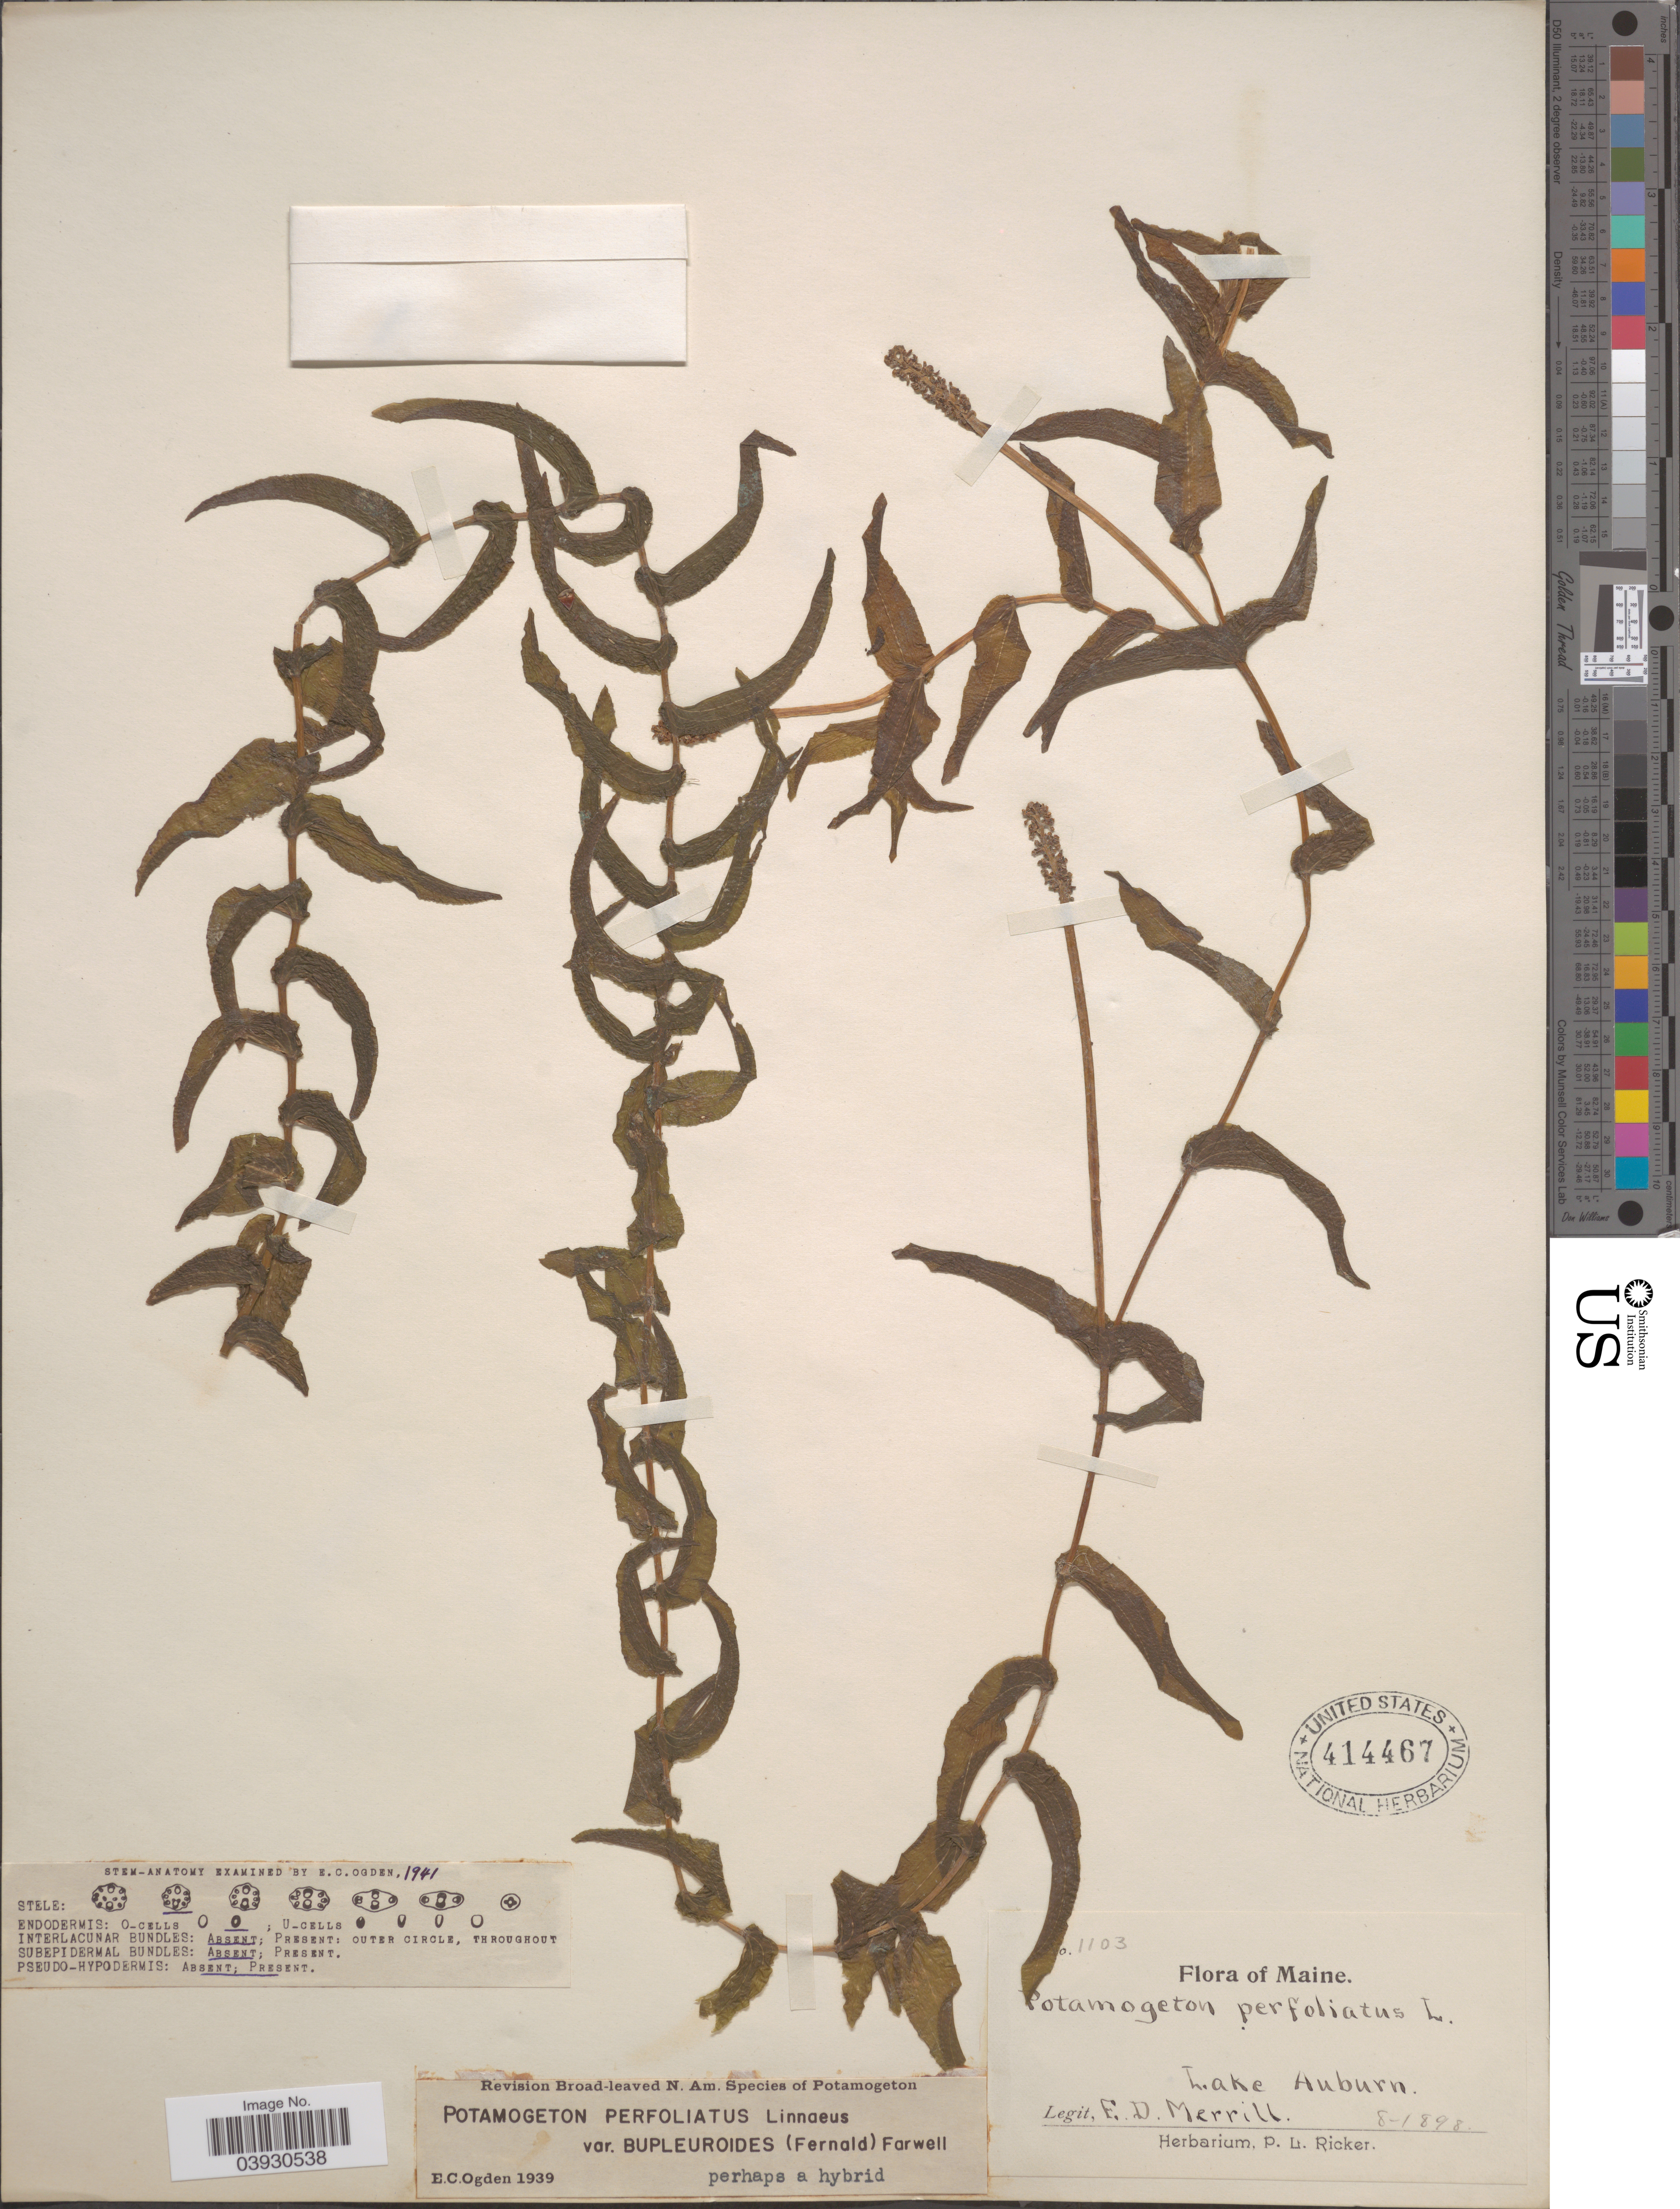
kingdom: Plantae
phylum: Tracheophyta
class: Liliopsida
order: Alismatales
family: Potamogetonaceae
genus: Potamogeton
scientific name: Potamogeton perfoliatus var. bupleuroides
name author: (Fernald) Farw.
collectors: E. D. Merrill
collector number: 11036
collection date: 1898-08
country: United States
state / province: Maine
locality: Lake Auburn.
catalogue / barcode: US 414467